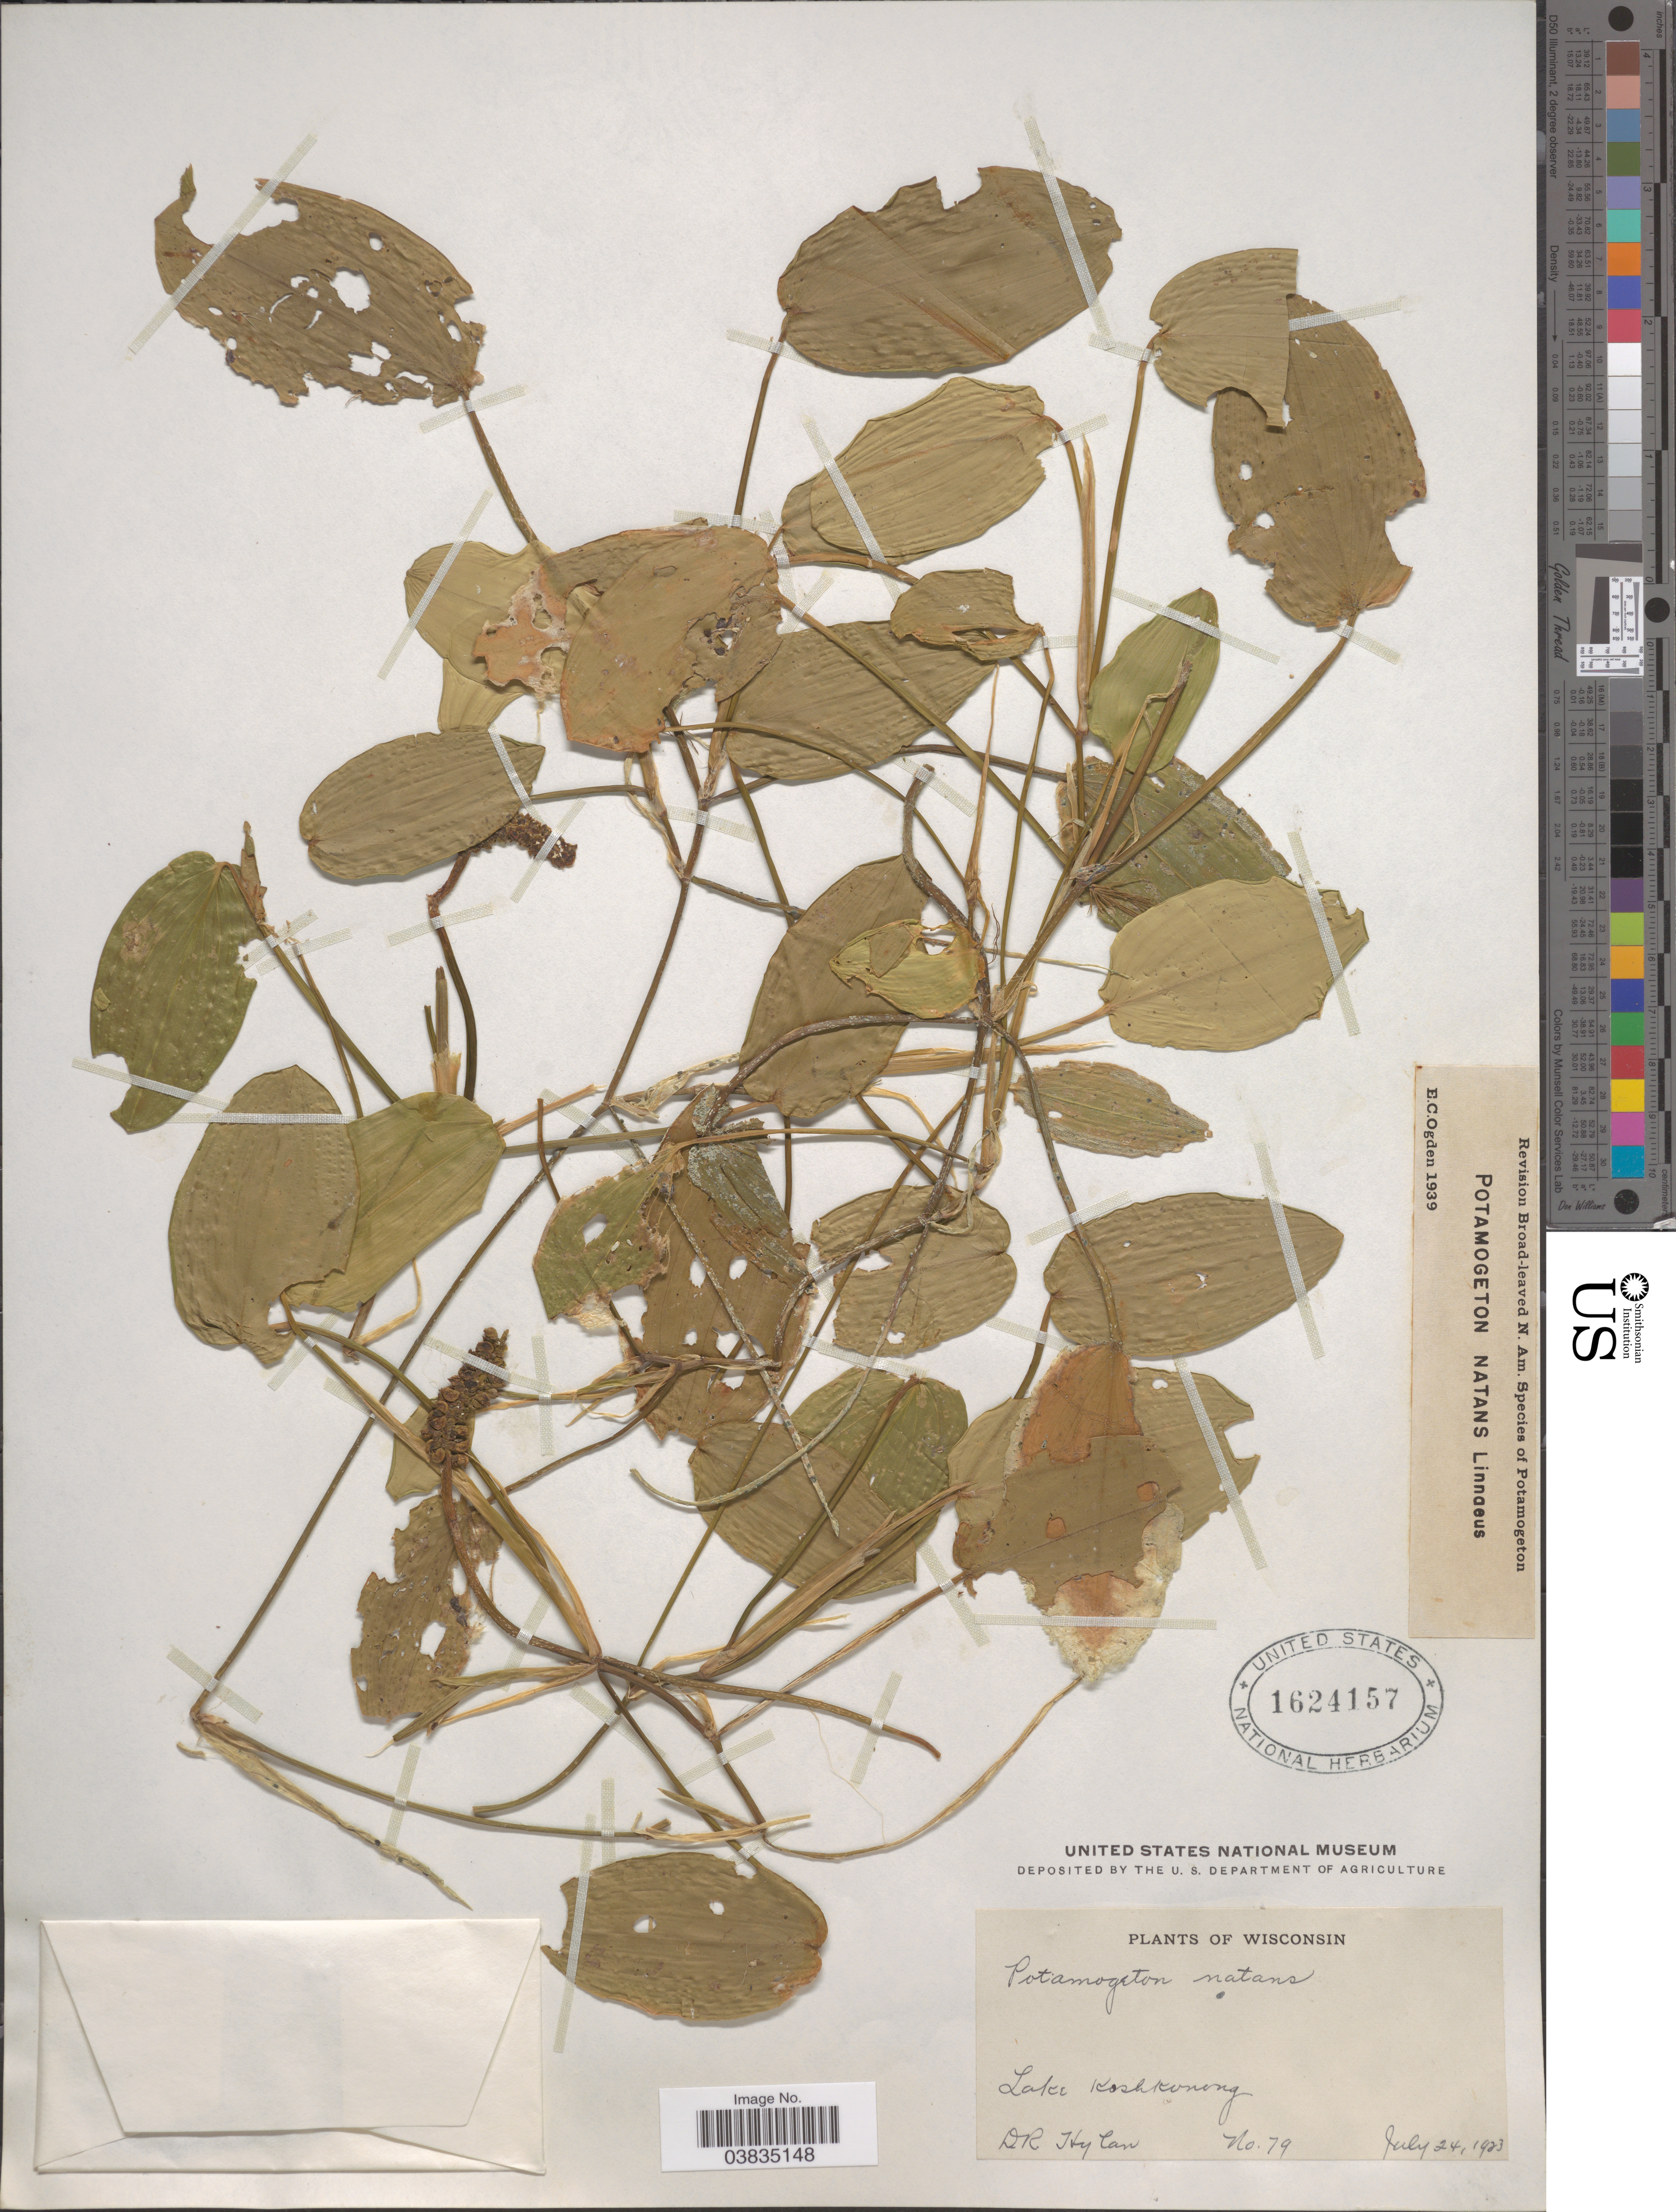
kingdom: Plantae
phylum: Tracheophyta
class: Liliopsida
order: Alismatales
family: Potamogetonaceae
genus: Potamogeton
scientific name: Potamogeton natans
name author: L.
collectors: D. Hylan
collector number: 79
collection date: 1923-07-24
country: United States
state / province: Wisconsin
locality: Lake Koshkonong.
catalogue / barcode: US 1624157